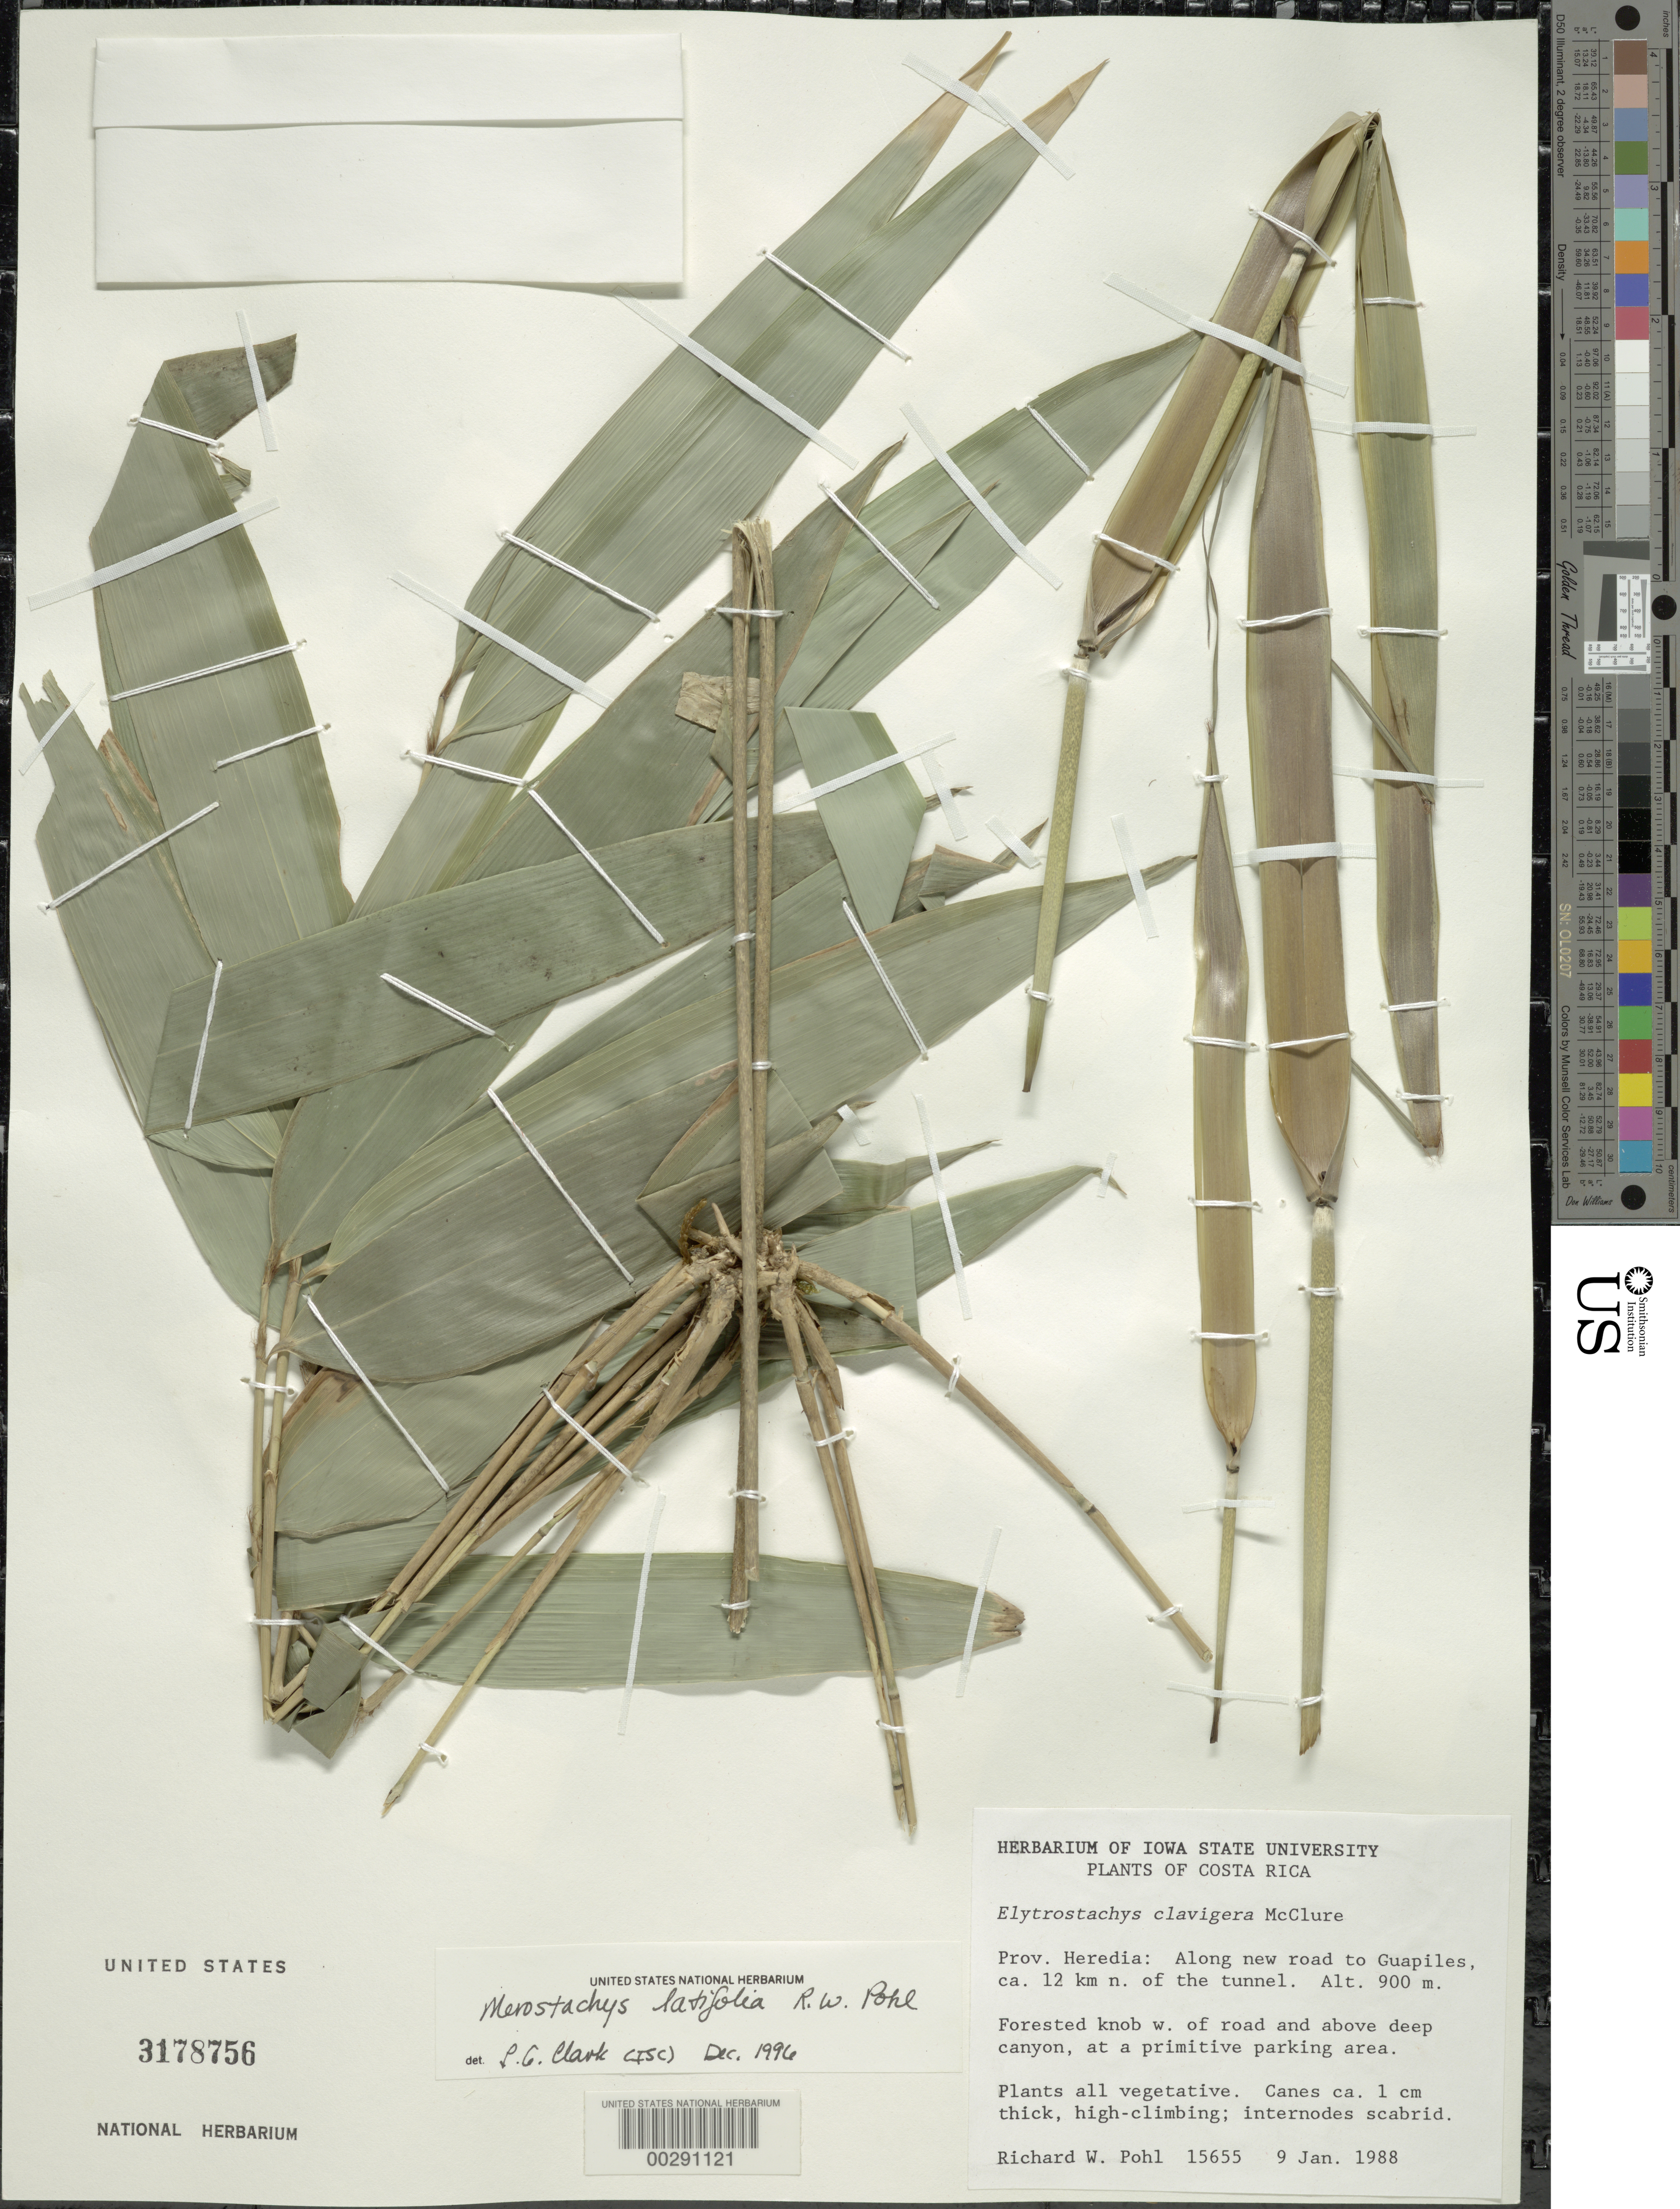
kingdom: Plantae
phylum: Tracheophyta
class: Liliopsida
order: Poales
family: Poaceae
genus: Merostachys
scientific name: Merostachys latifolia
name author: R.W. Pohl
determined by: Clark, Lynn G., (ISC), Iowa State University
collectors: R. W. Pohl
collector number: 15655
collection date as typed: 09 Jan 1988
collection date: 1988-01-09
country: Costa Rica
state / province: Heredia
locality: Along new road to guapiles, ca 12 km n of the tunnel, w of road at a primative parking area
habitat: Forested knob and above deep canyon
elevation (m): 900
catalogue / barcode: US 3178756